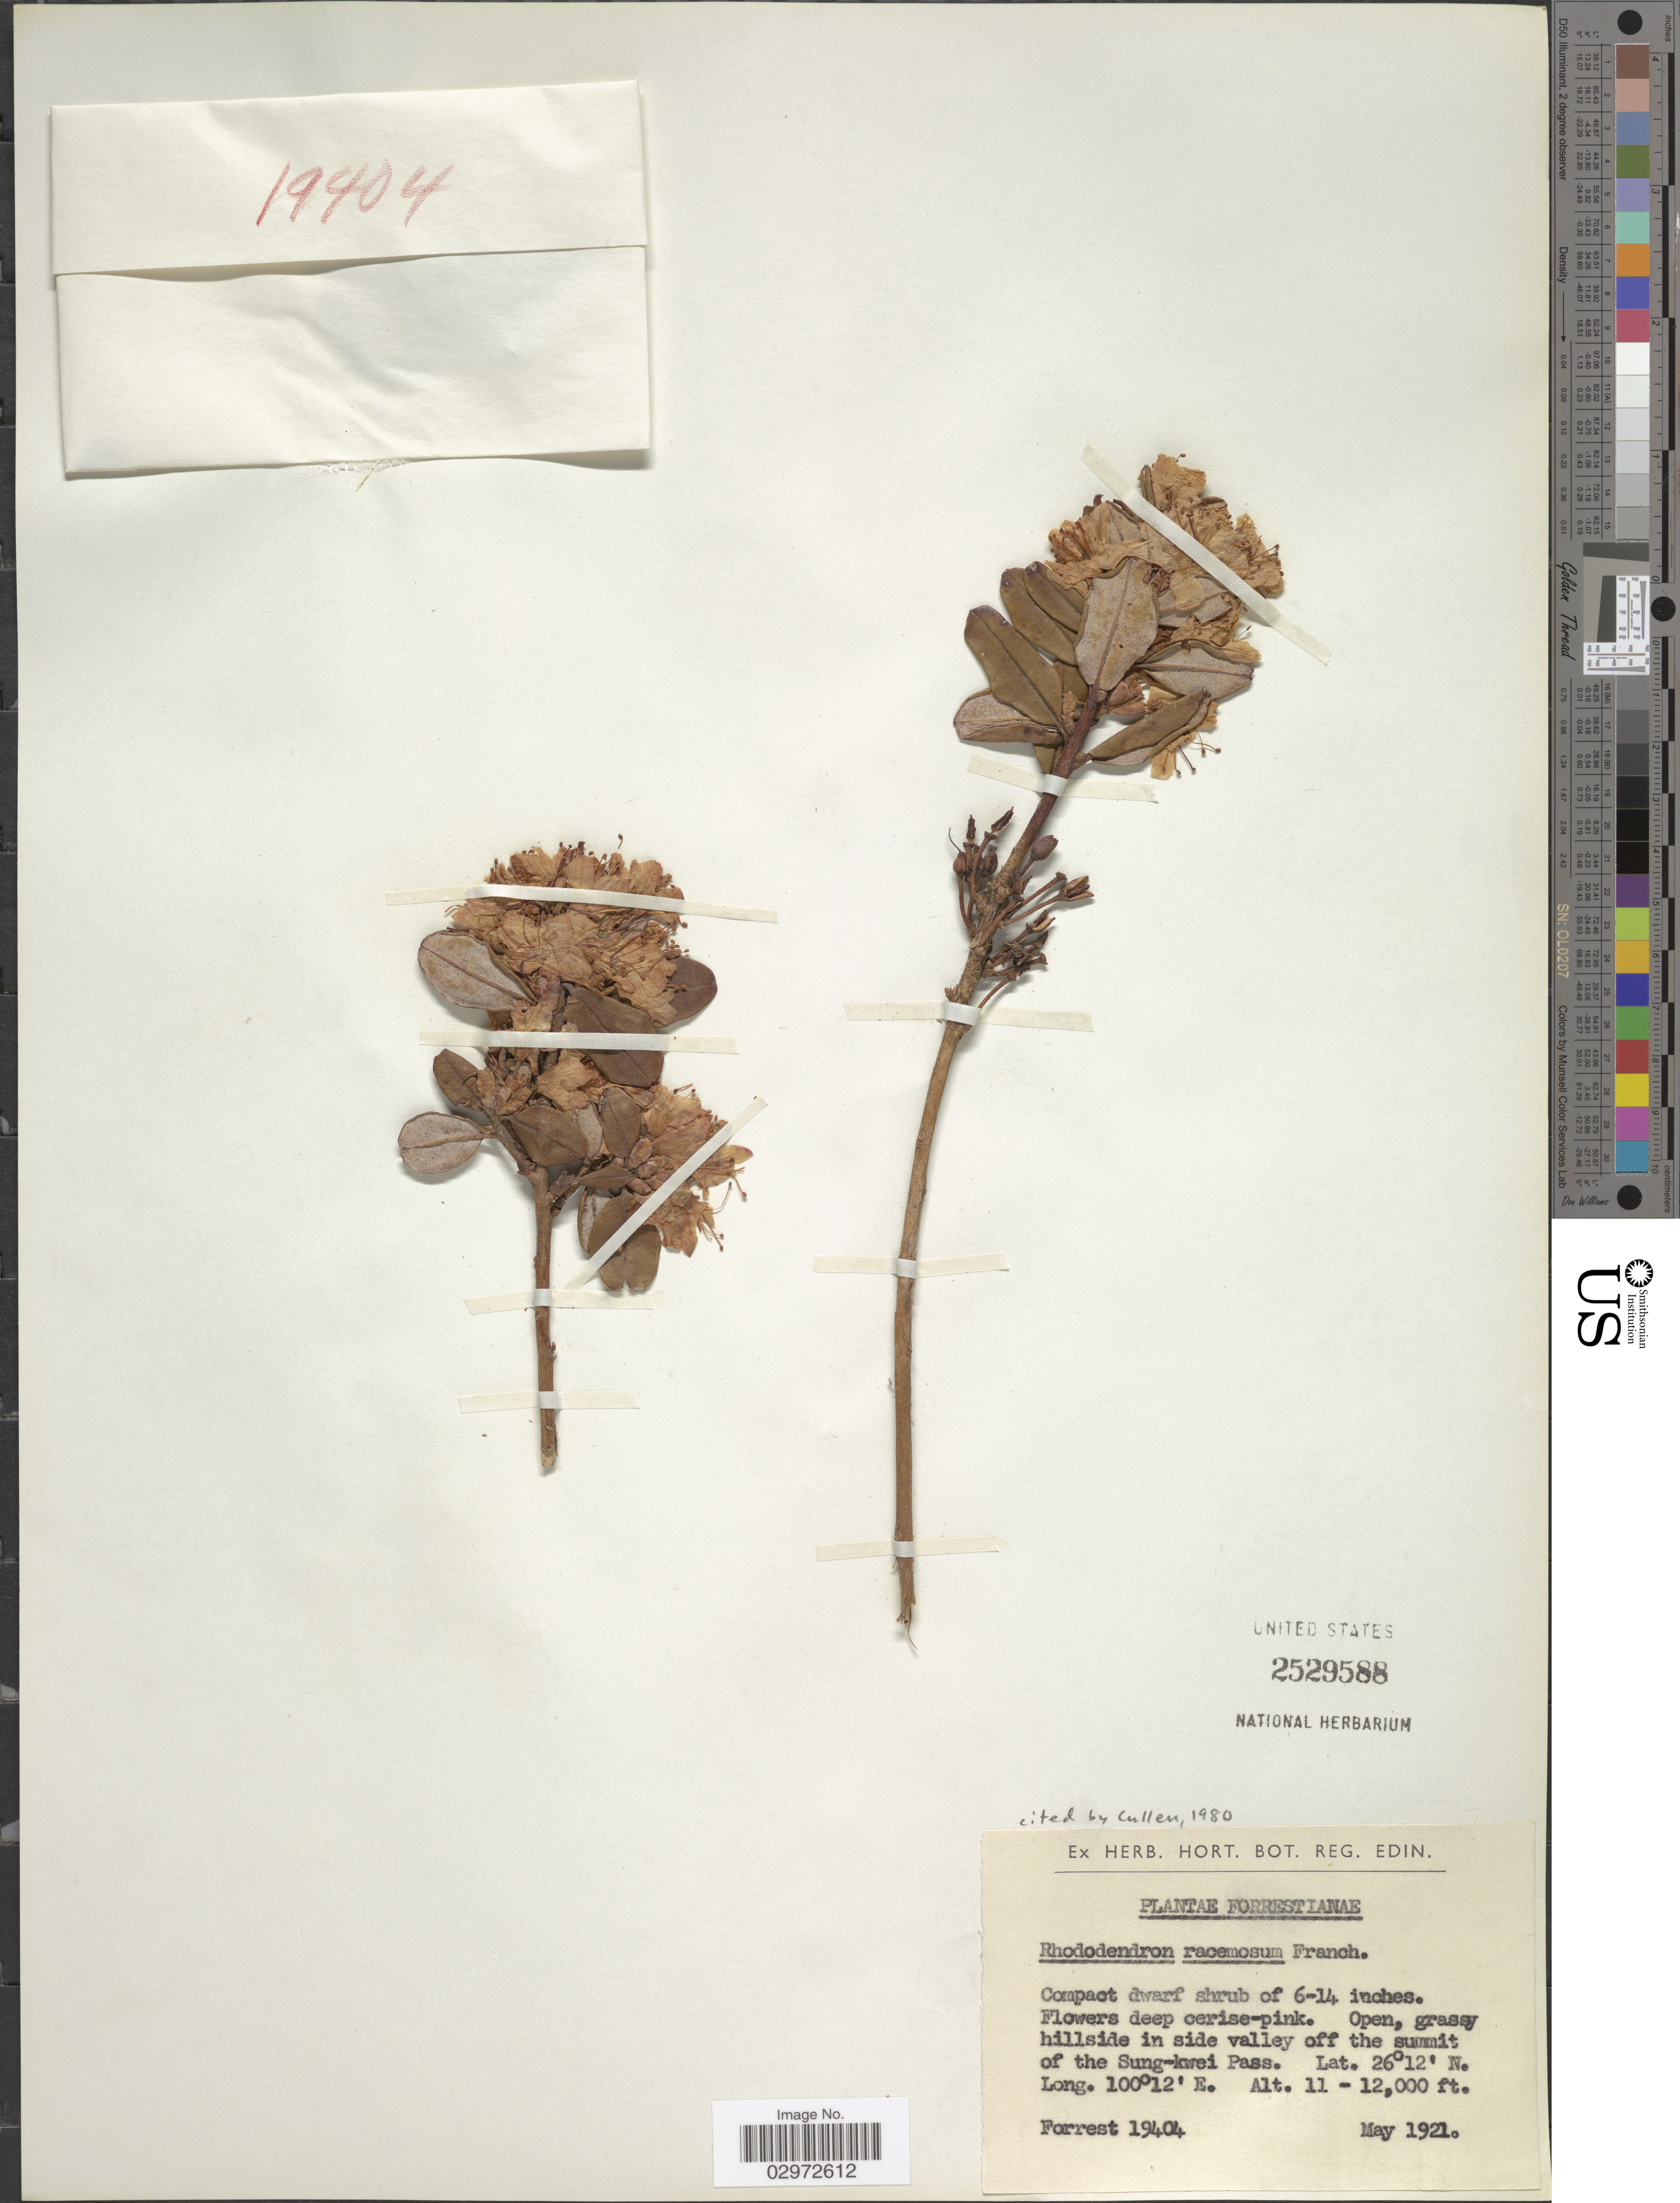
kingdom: Plantae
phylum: Tracheophyta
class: Magnoliopsida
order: Ericales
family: Ericaceae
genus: Rhododendron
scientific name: Rhododendron racemosum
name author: Franch.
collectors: -. Forrest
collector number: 19404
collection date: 1921-05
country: China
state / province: Yunnan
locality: Open, grassy hillside in side valley off the summit of the Sung-kwei Pass.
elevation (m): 3353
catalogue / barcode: US 2529588